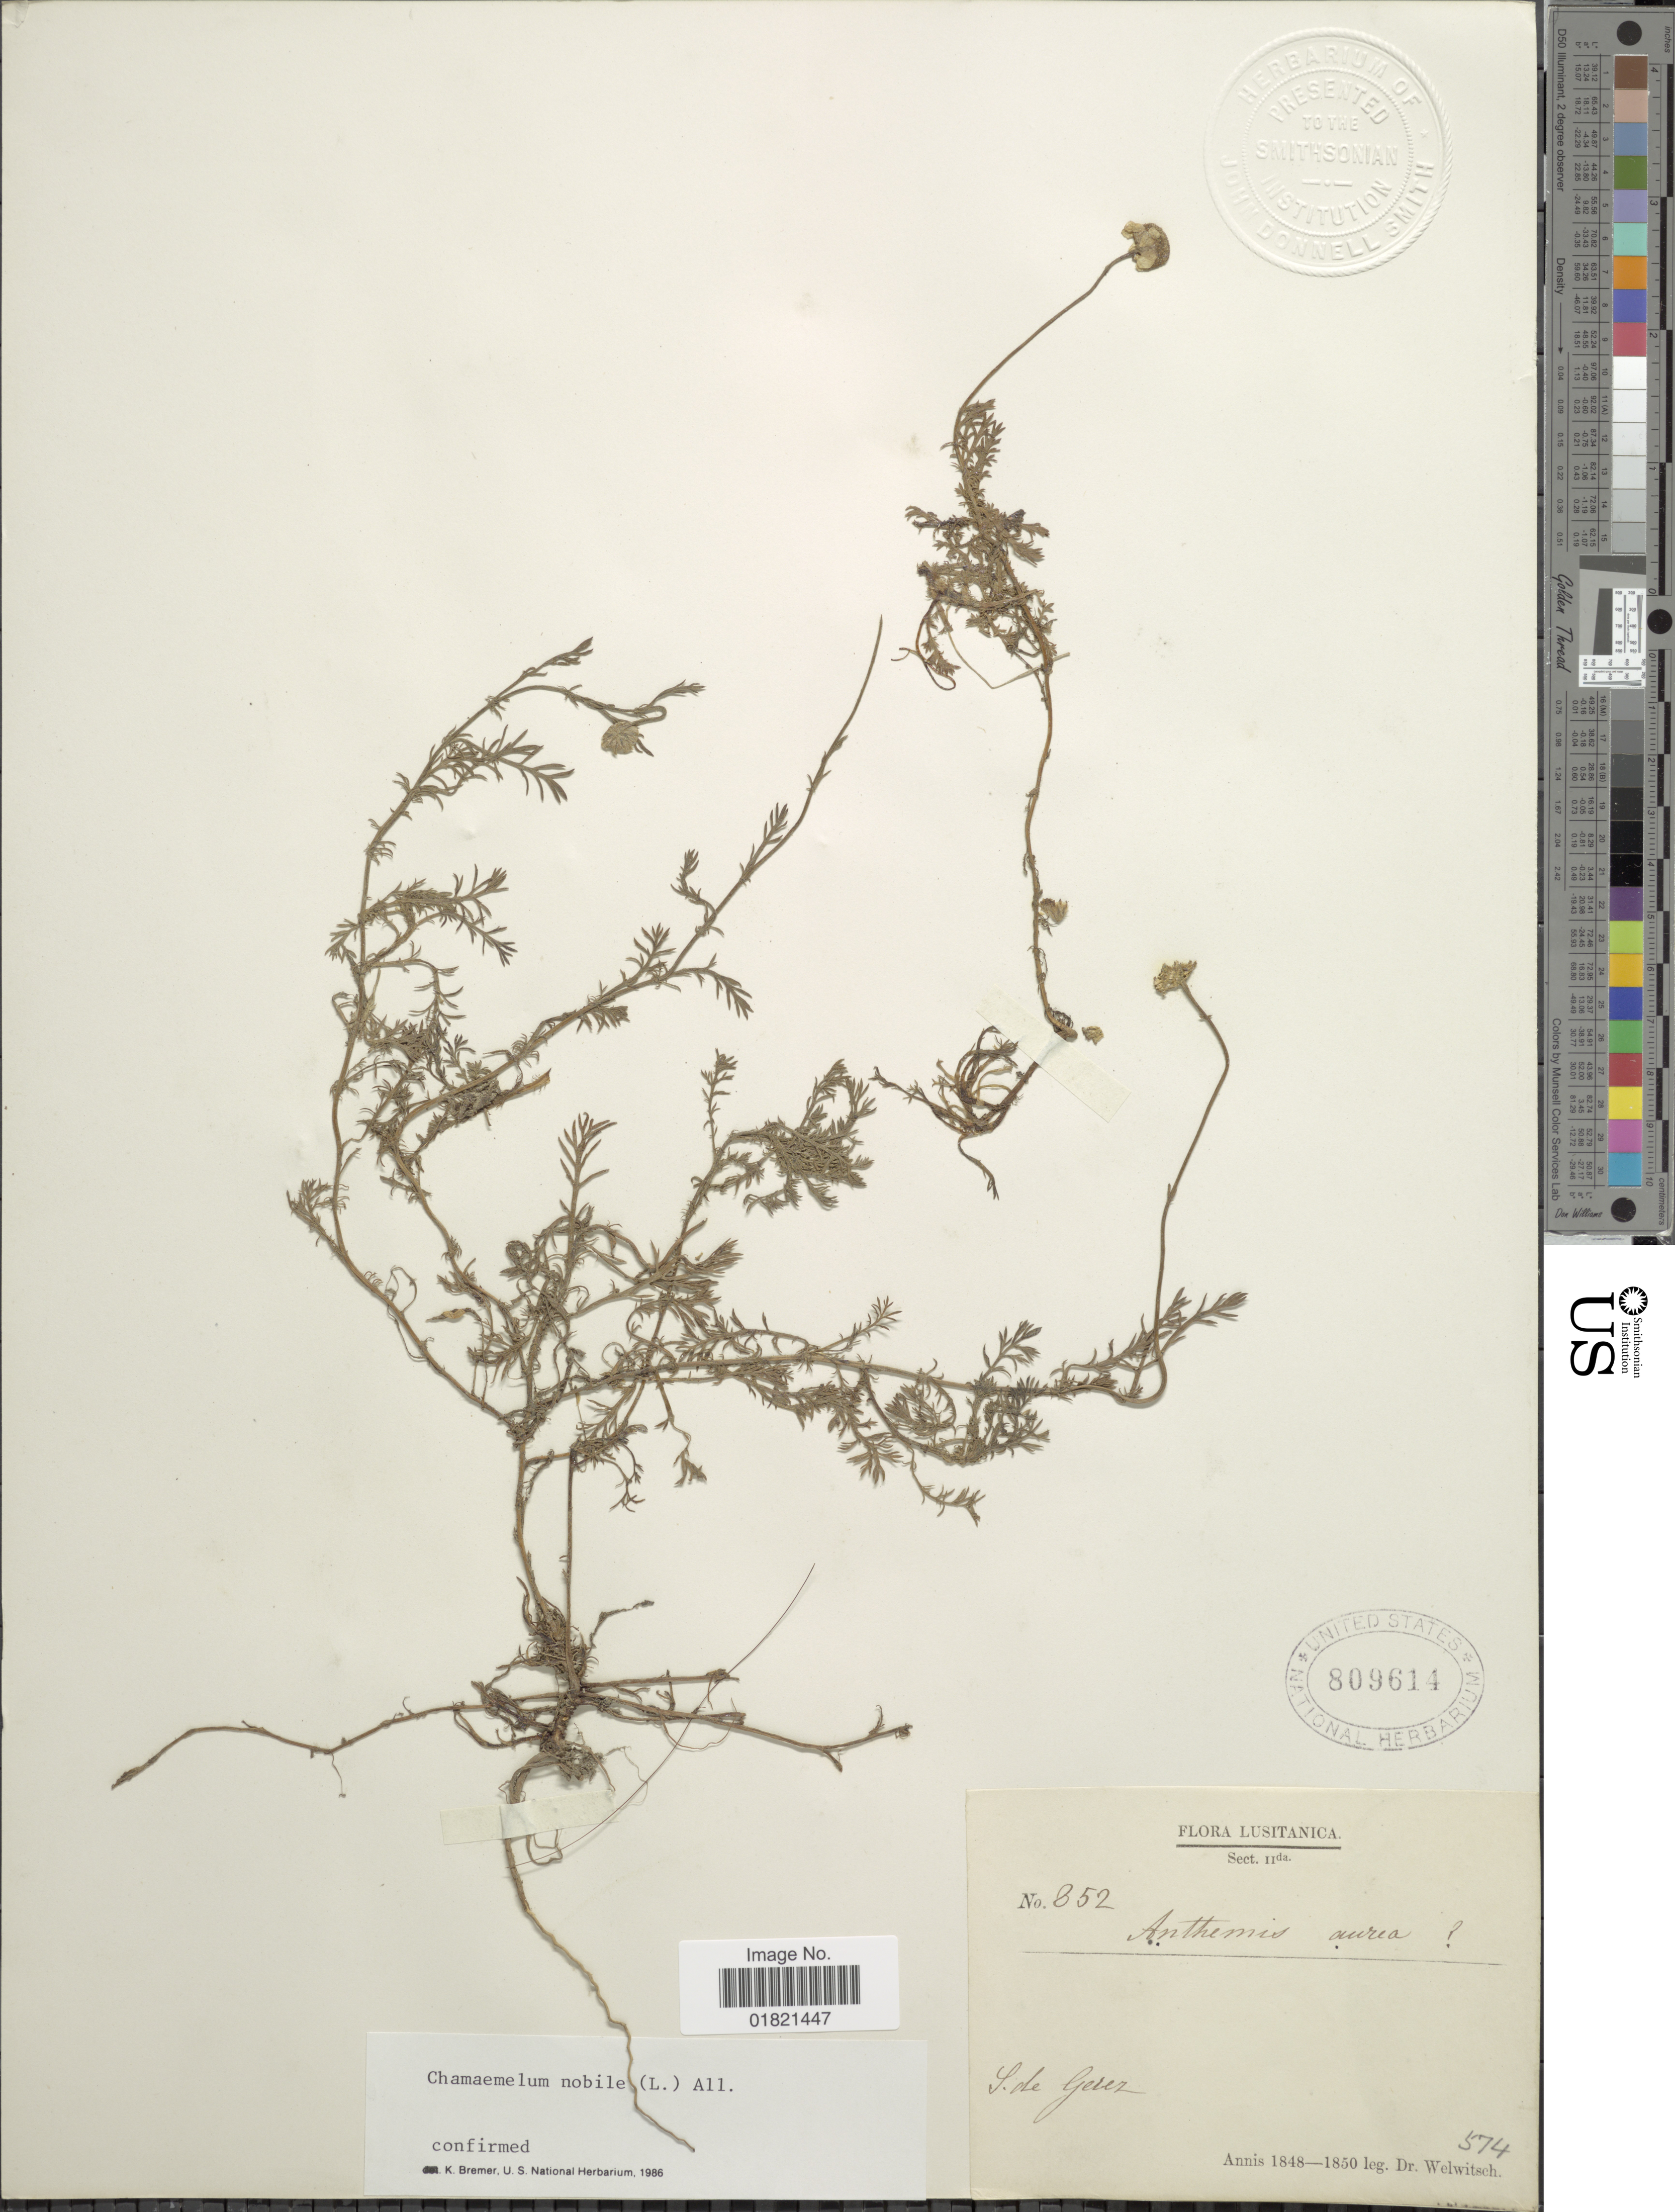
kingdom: Plantae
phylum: Tracheophyta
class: Magnoliopsida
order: Asterales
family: Asteraceae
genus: Chamaemelum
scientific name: Chamaemelum nobile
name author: (L.) All.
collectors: -. Welwitsch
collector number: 852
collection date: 1848/1850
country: Portugal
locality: S. de Gerez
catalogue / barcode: US 809614